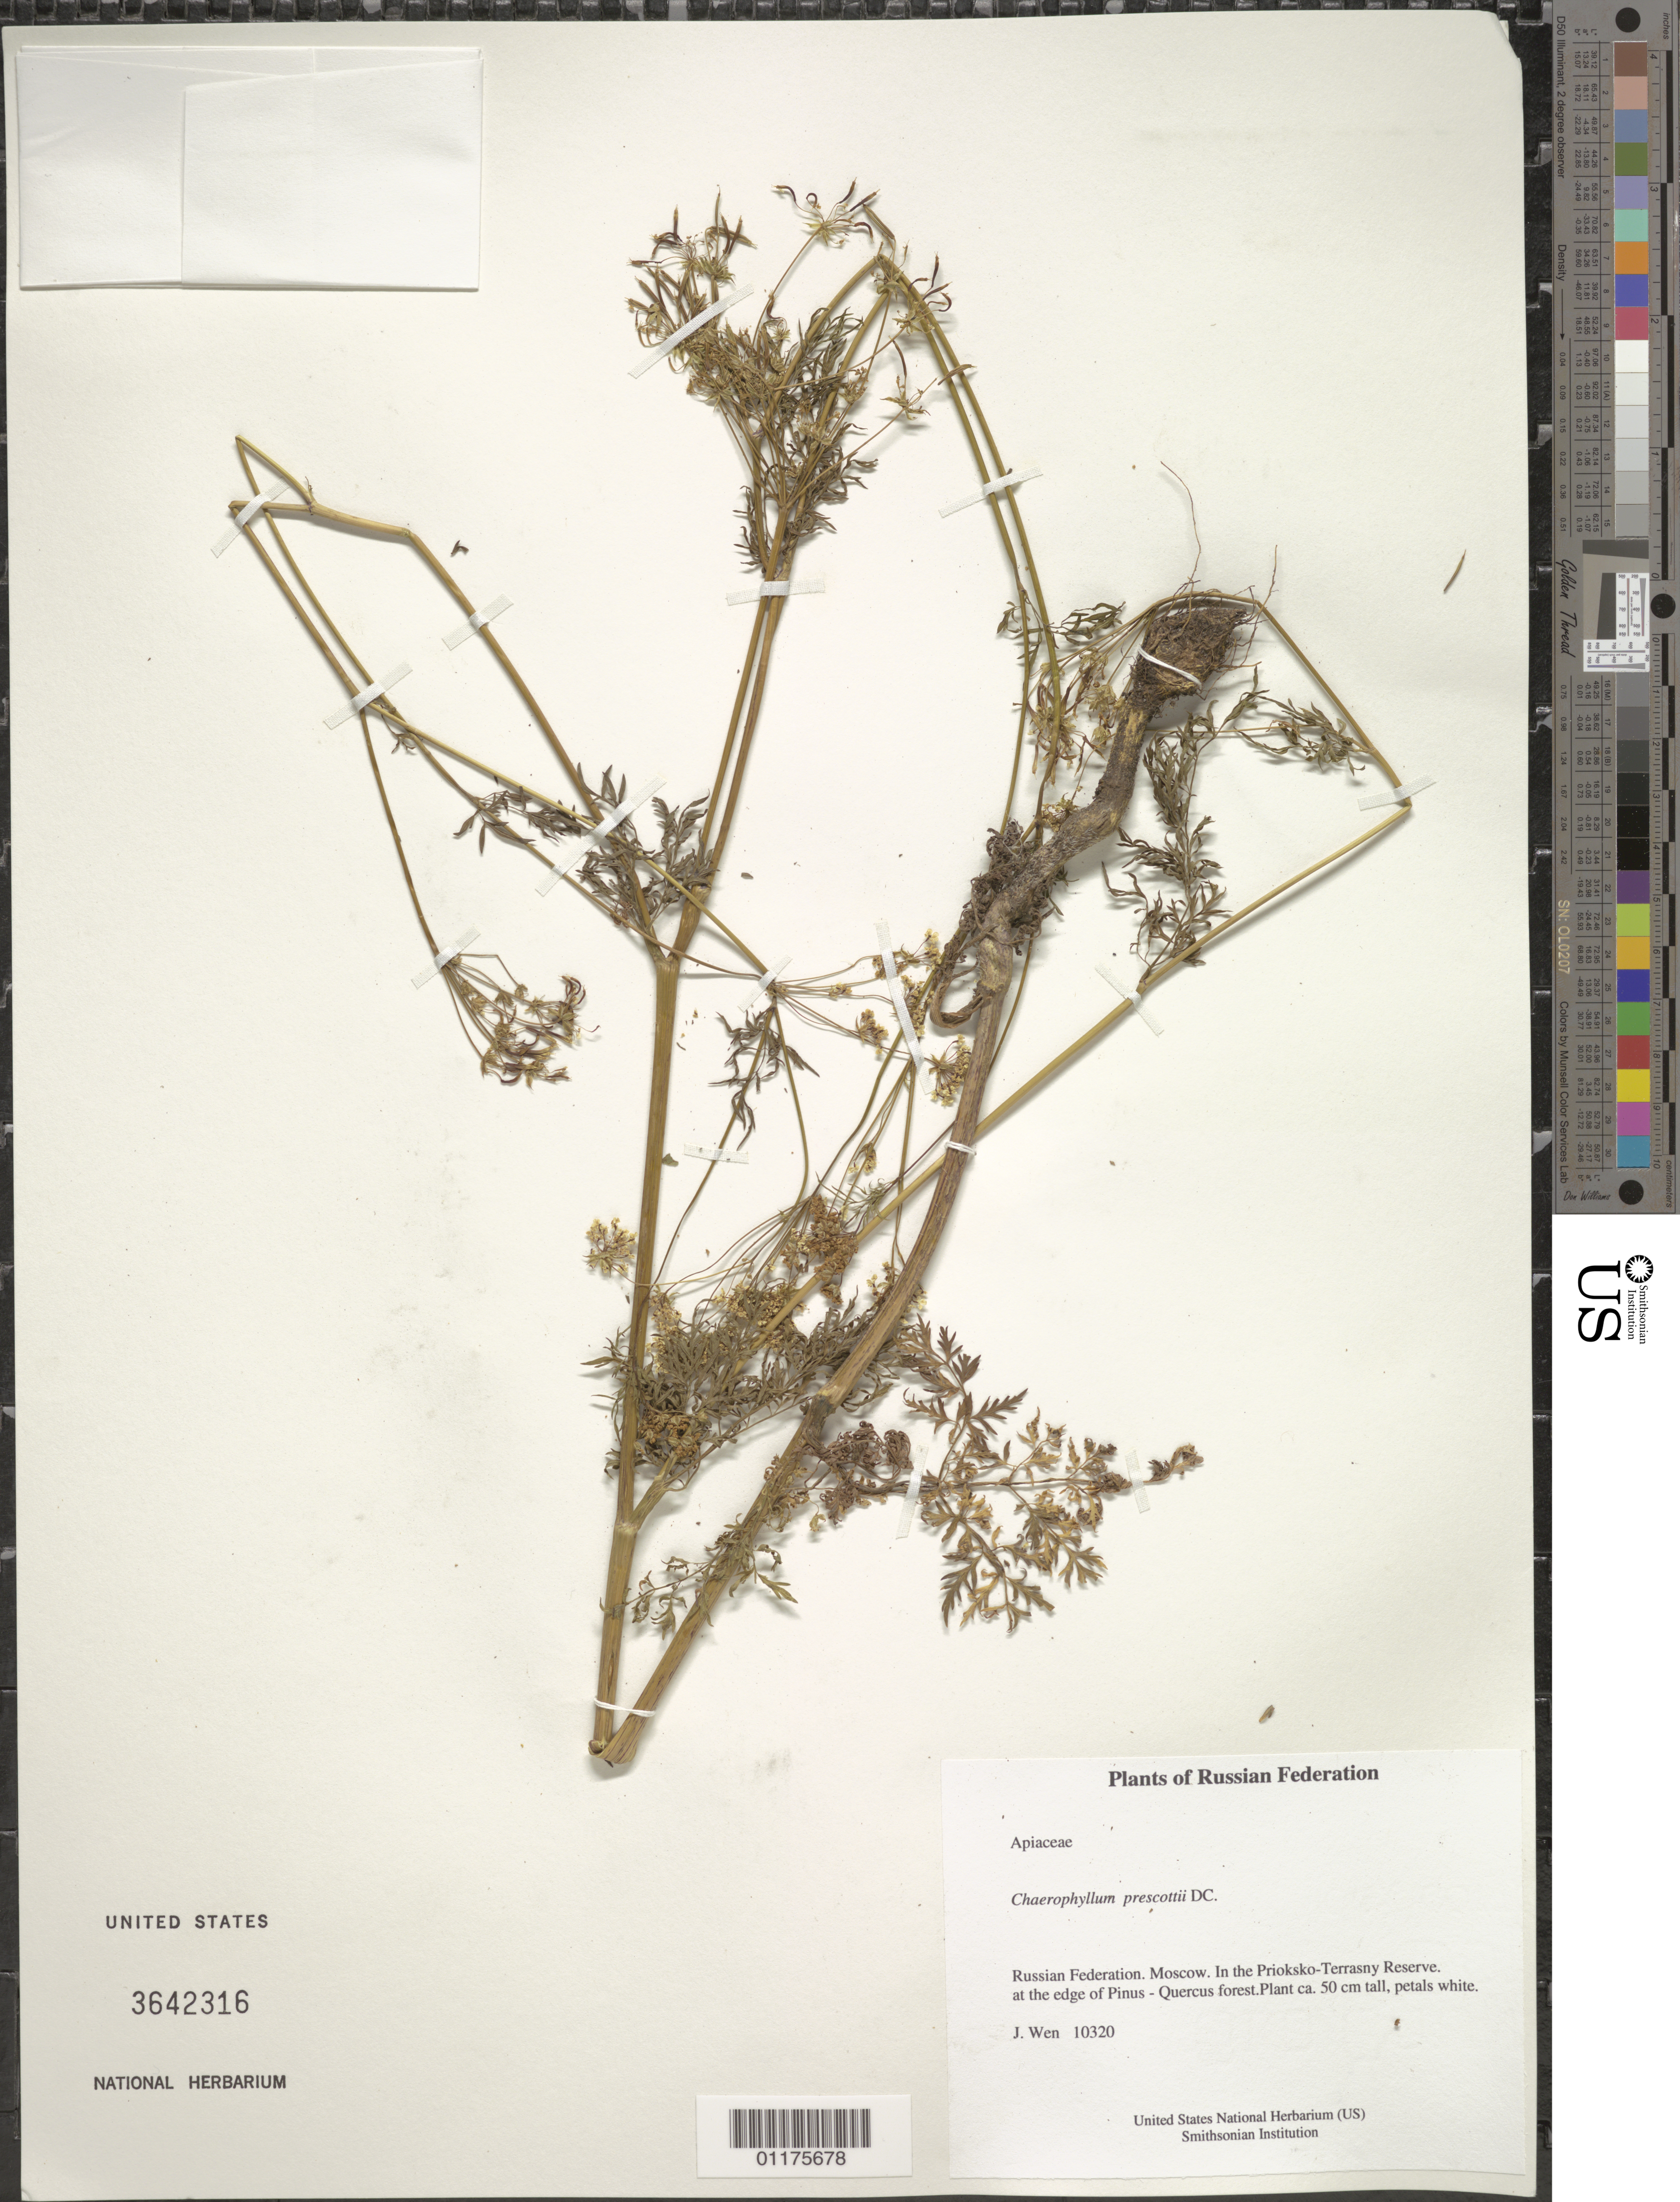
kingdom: Plantae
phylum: Tracheophyta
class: Magnoliopsida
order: Apiales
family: Apiaceae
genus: Chaerophyllum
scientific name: Chaerophyllum prescottii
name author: DC.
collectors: J. Wen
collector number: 10320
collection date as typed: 28 Jun 2008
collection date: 2008-06-28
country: Russian Federation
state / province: Moscow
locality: In the Prioksko-Terrasny Reserve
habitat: at the edge of Pinus - Quercus forest.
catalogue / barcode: US 3642316